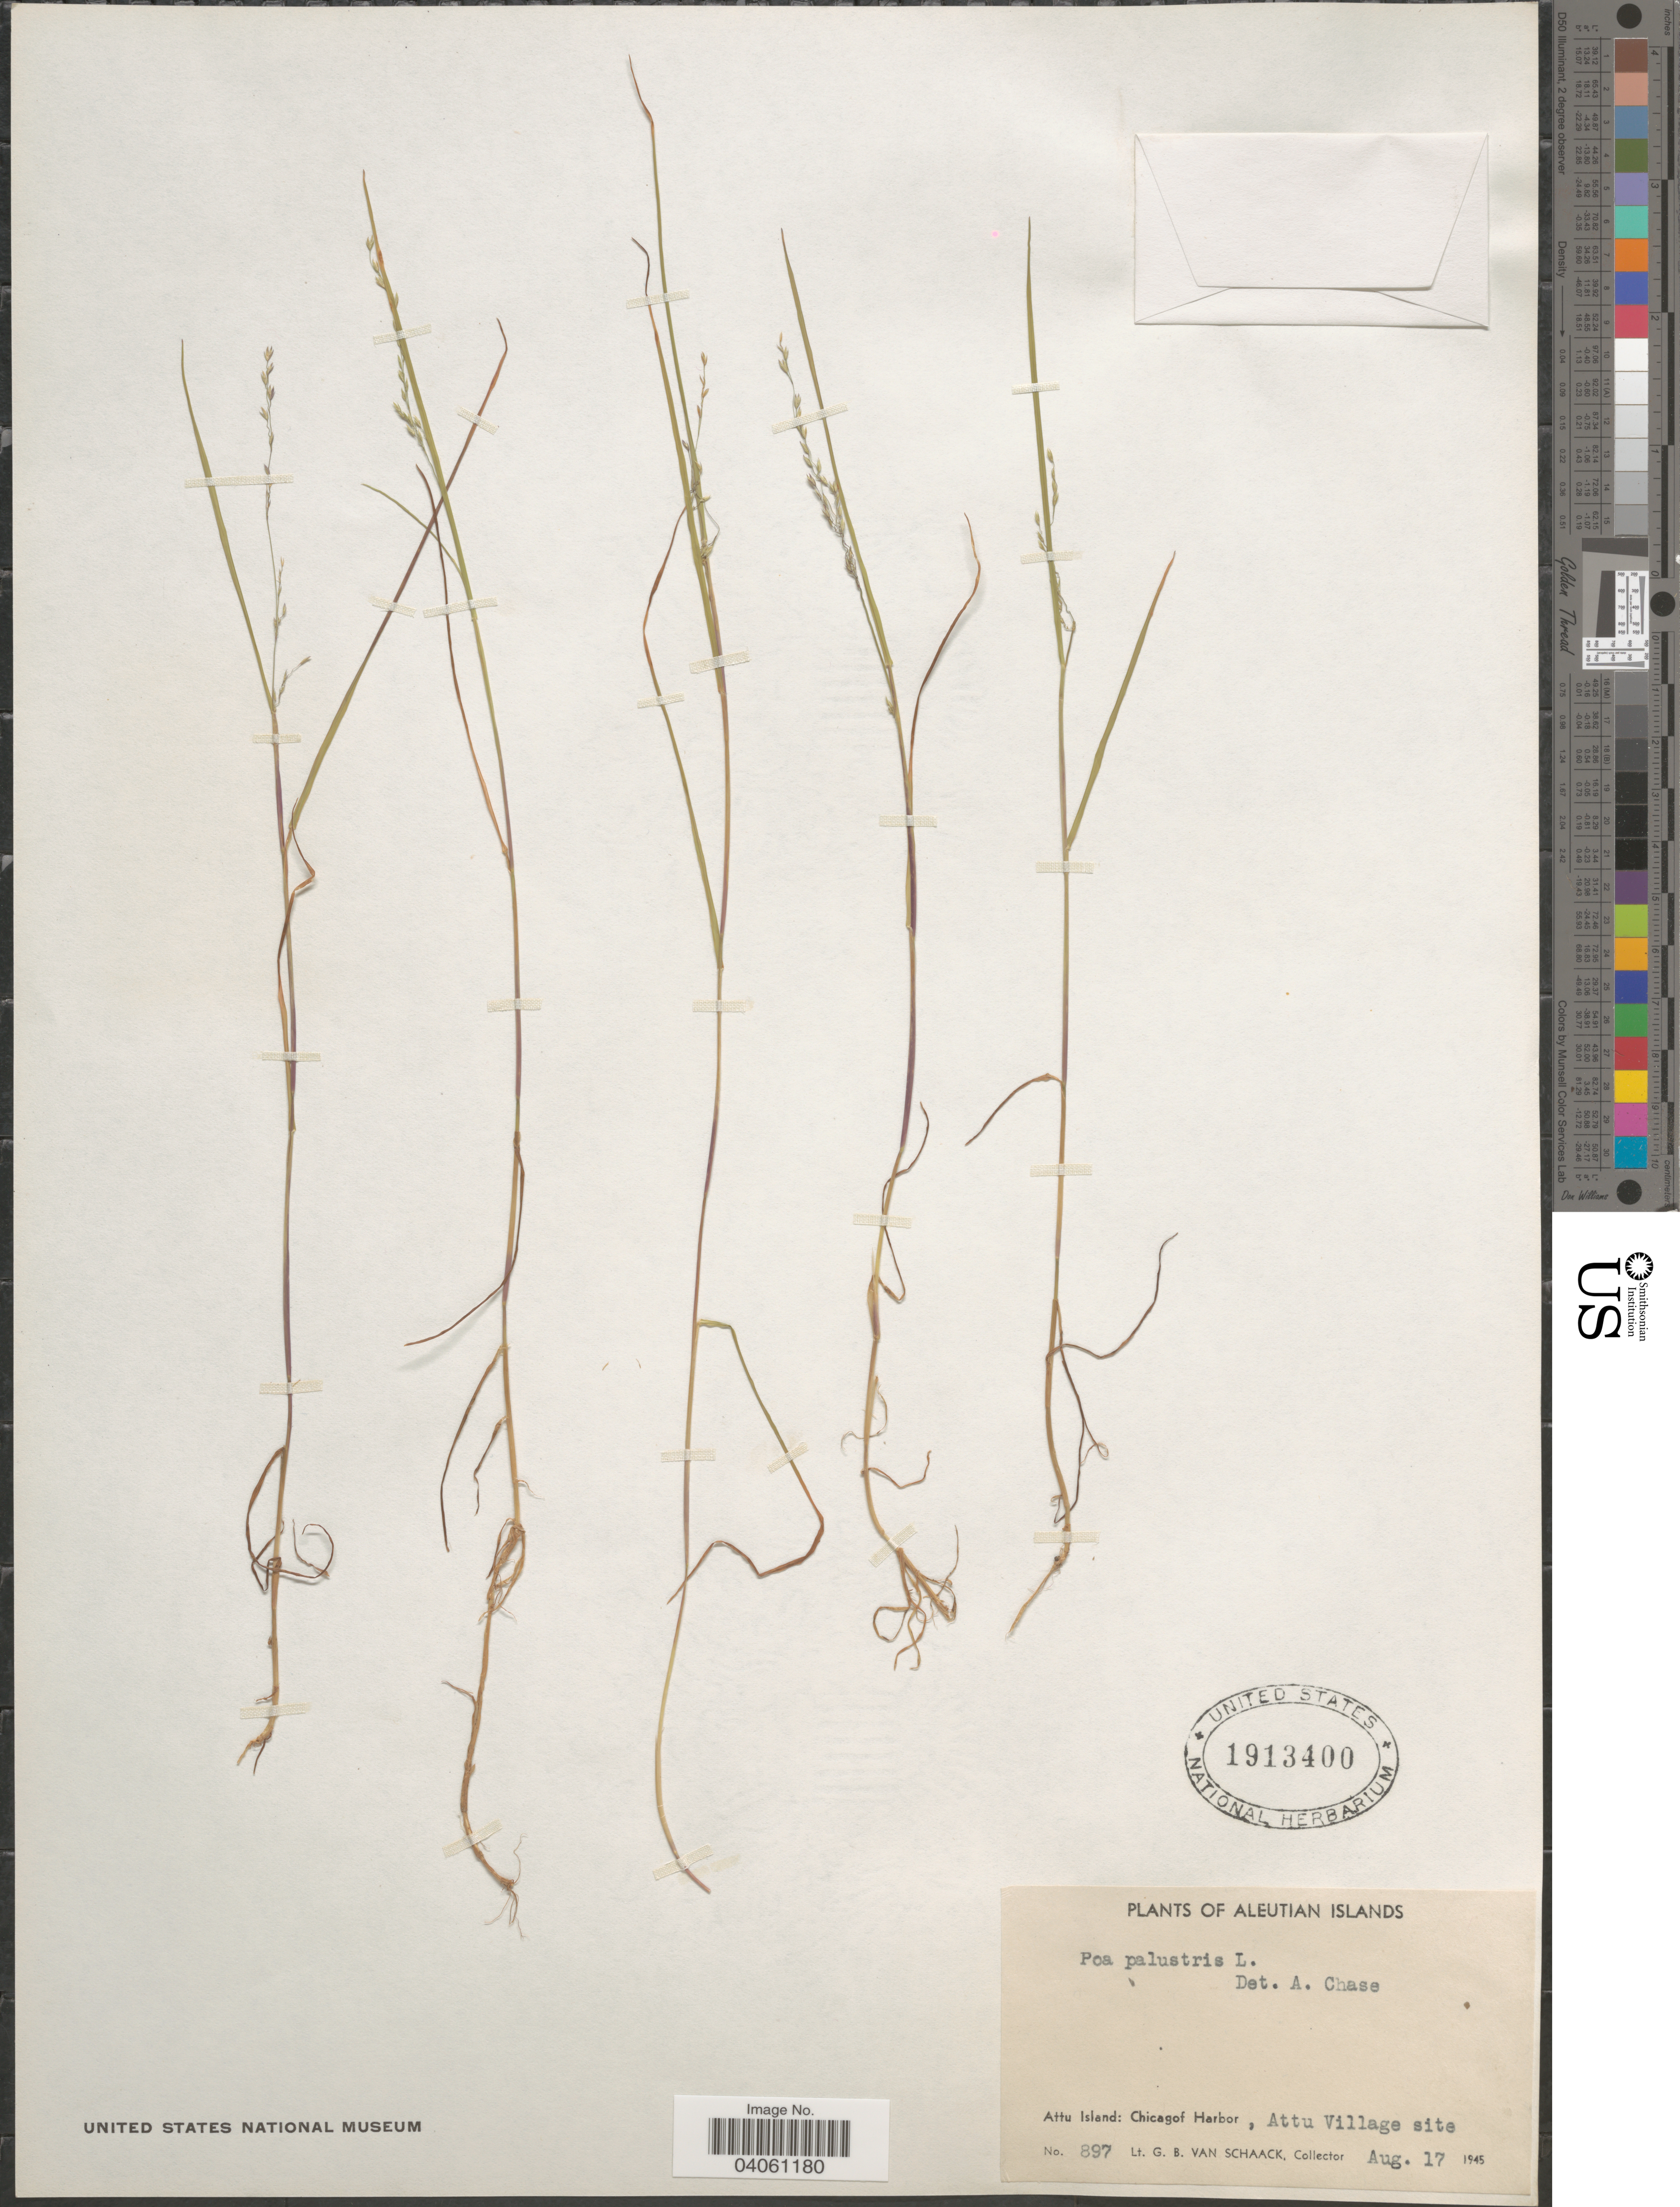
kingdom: Plantae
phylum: Tracheophyta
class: Liliopsida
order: Poales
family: Poaceae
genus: Poa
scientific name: Poa palustris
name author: L.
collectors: G. Van Schaack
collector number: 897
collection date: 1945-08-17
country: United States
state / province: Alaska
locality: Aleutian Islands. Attu Island: Chicagof Harbor, Attu Village site.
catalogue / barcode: US 1913400